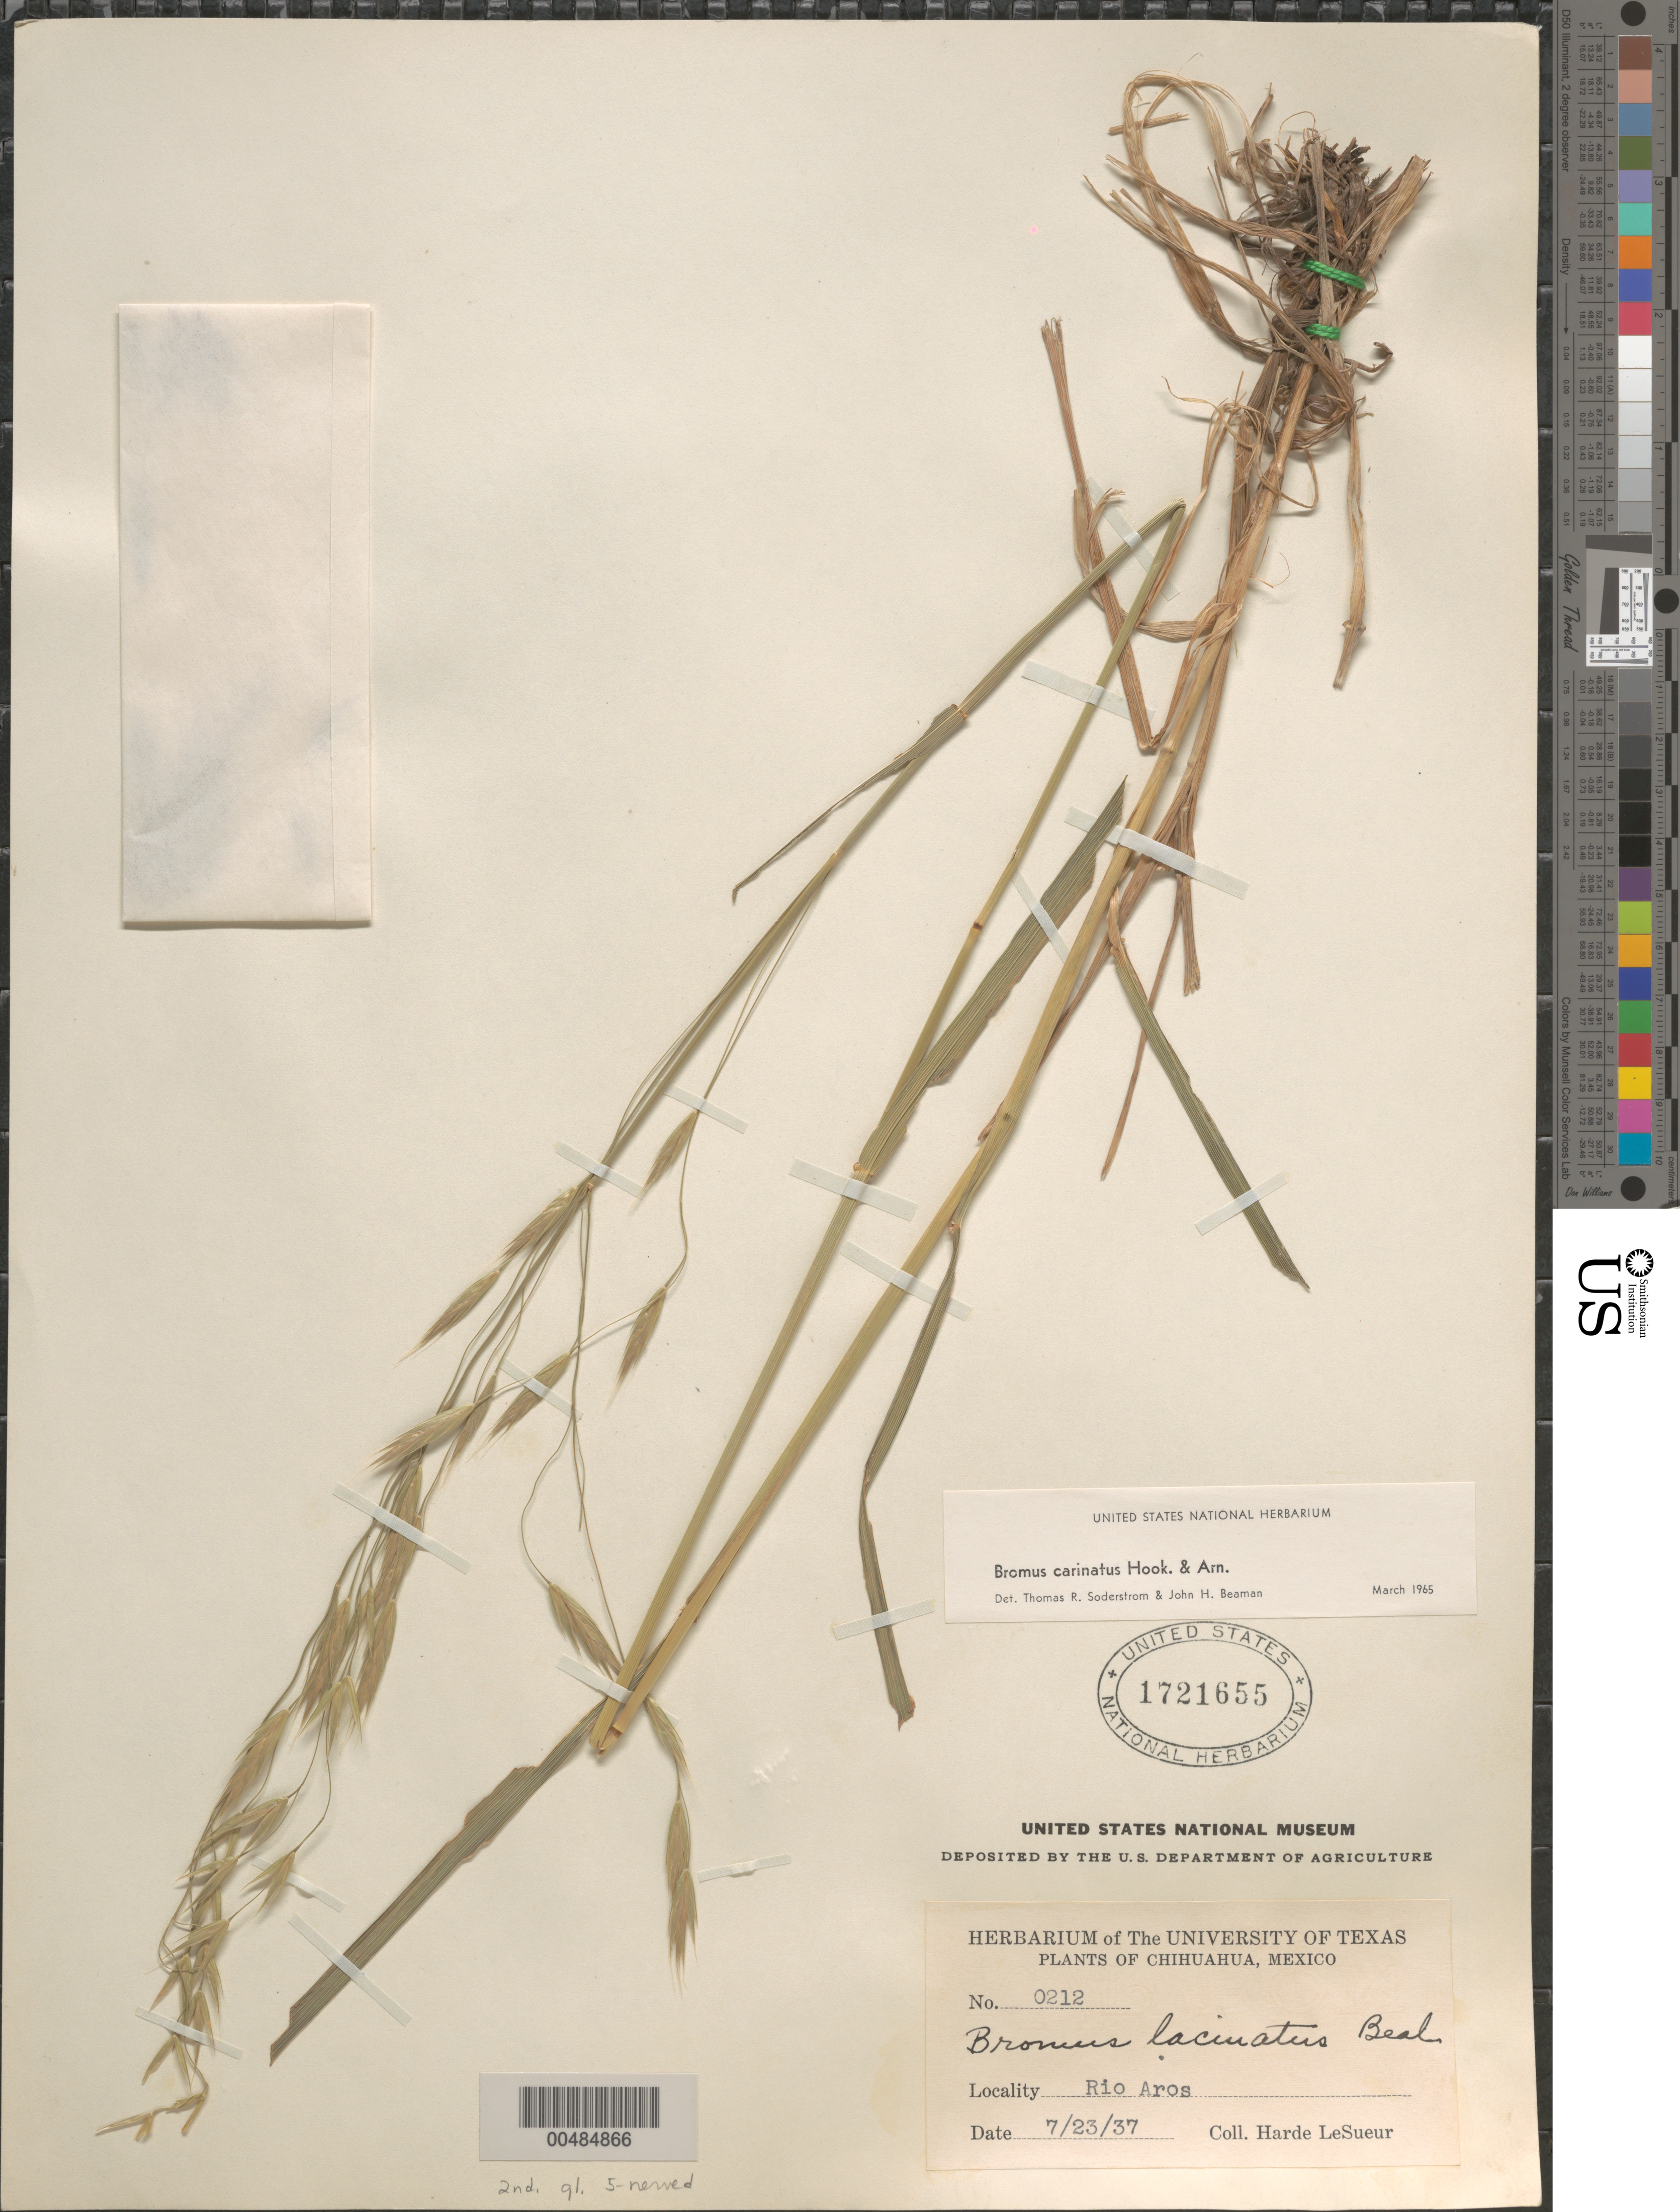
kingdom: Plantae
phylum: Tracheophyta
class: Liliopsida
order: Poales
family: Poaceae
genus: Bromus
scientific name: Bromus carinatus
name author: Hook. & Arn.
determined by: Soderstrom, T. R.; Beaman, J. H.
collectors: D. H. LeSueur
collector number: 0212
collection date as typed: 23 Jul 1937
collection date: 1937-07-23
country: Mexico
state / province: Chihuahua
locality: Rio Aros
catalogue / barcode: US 1721655